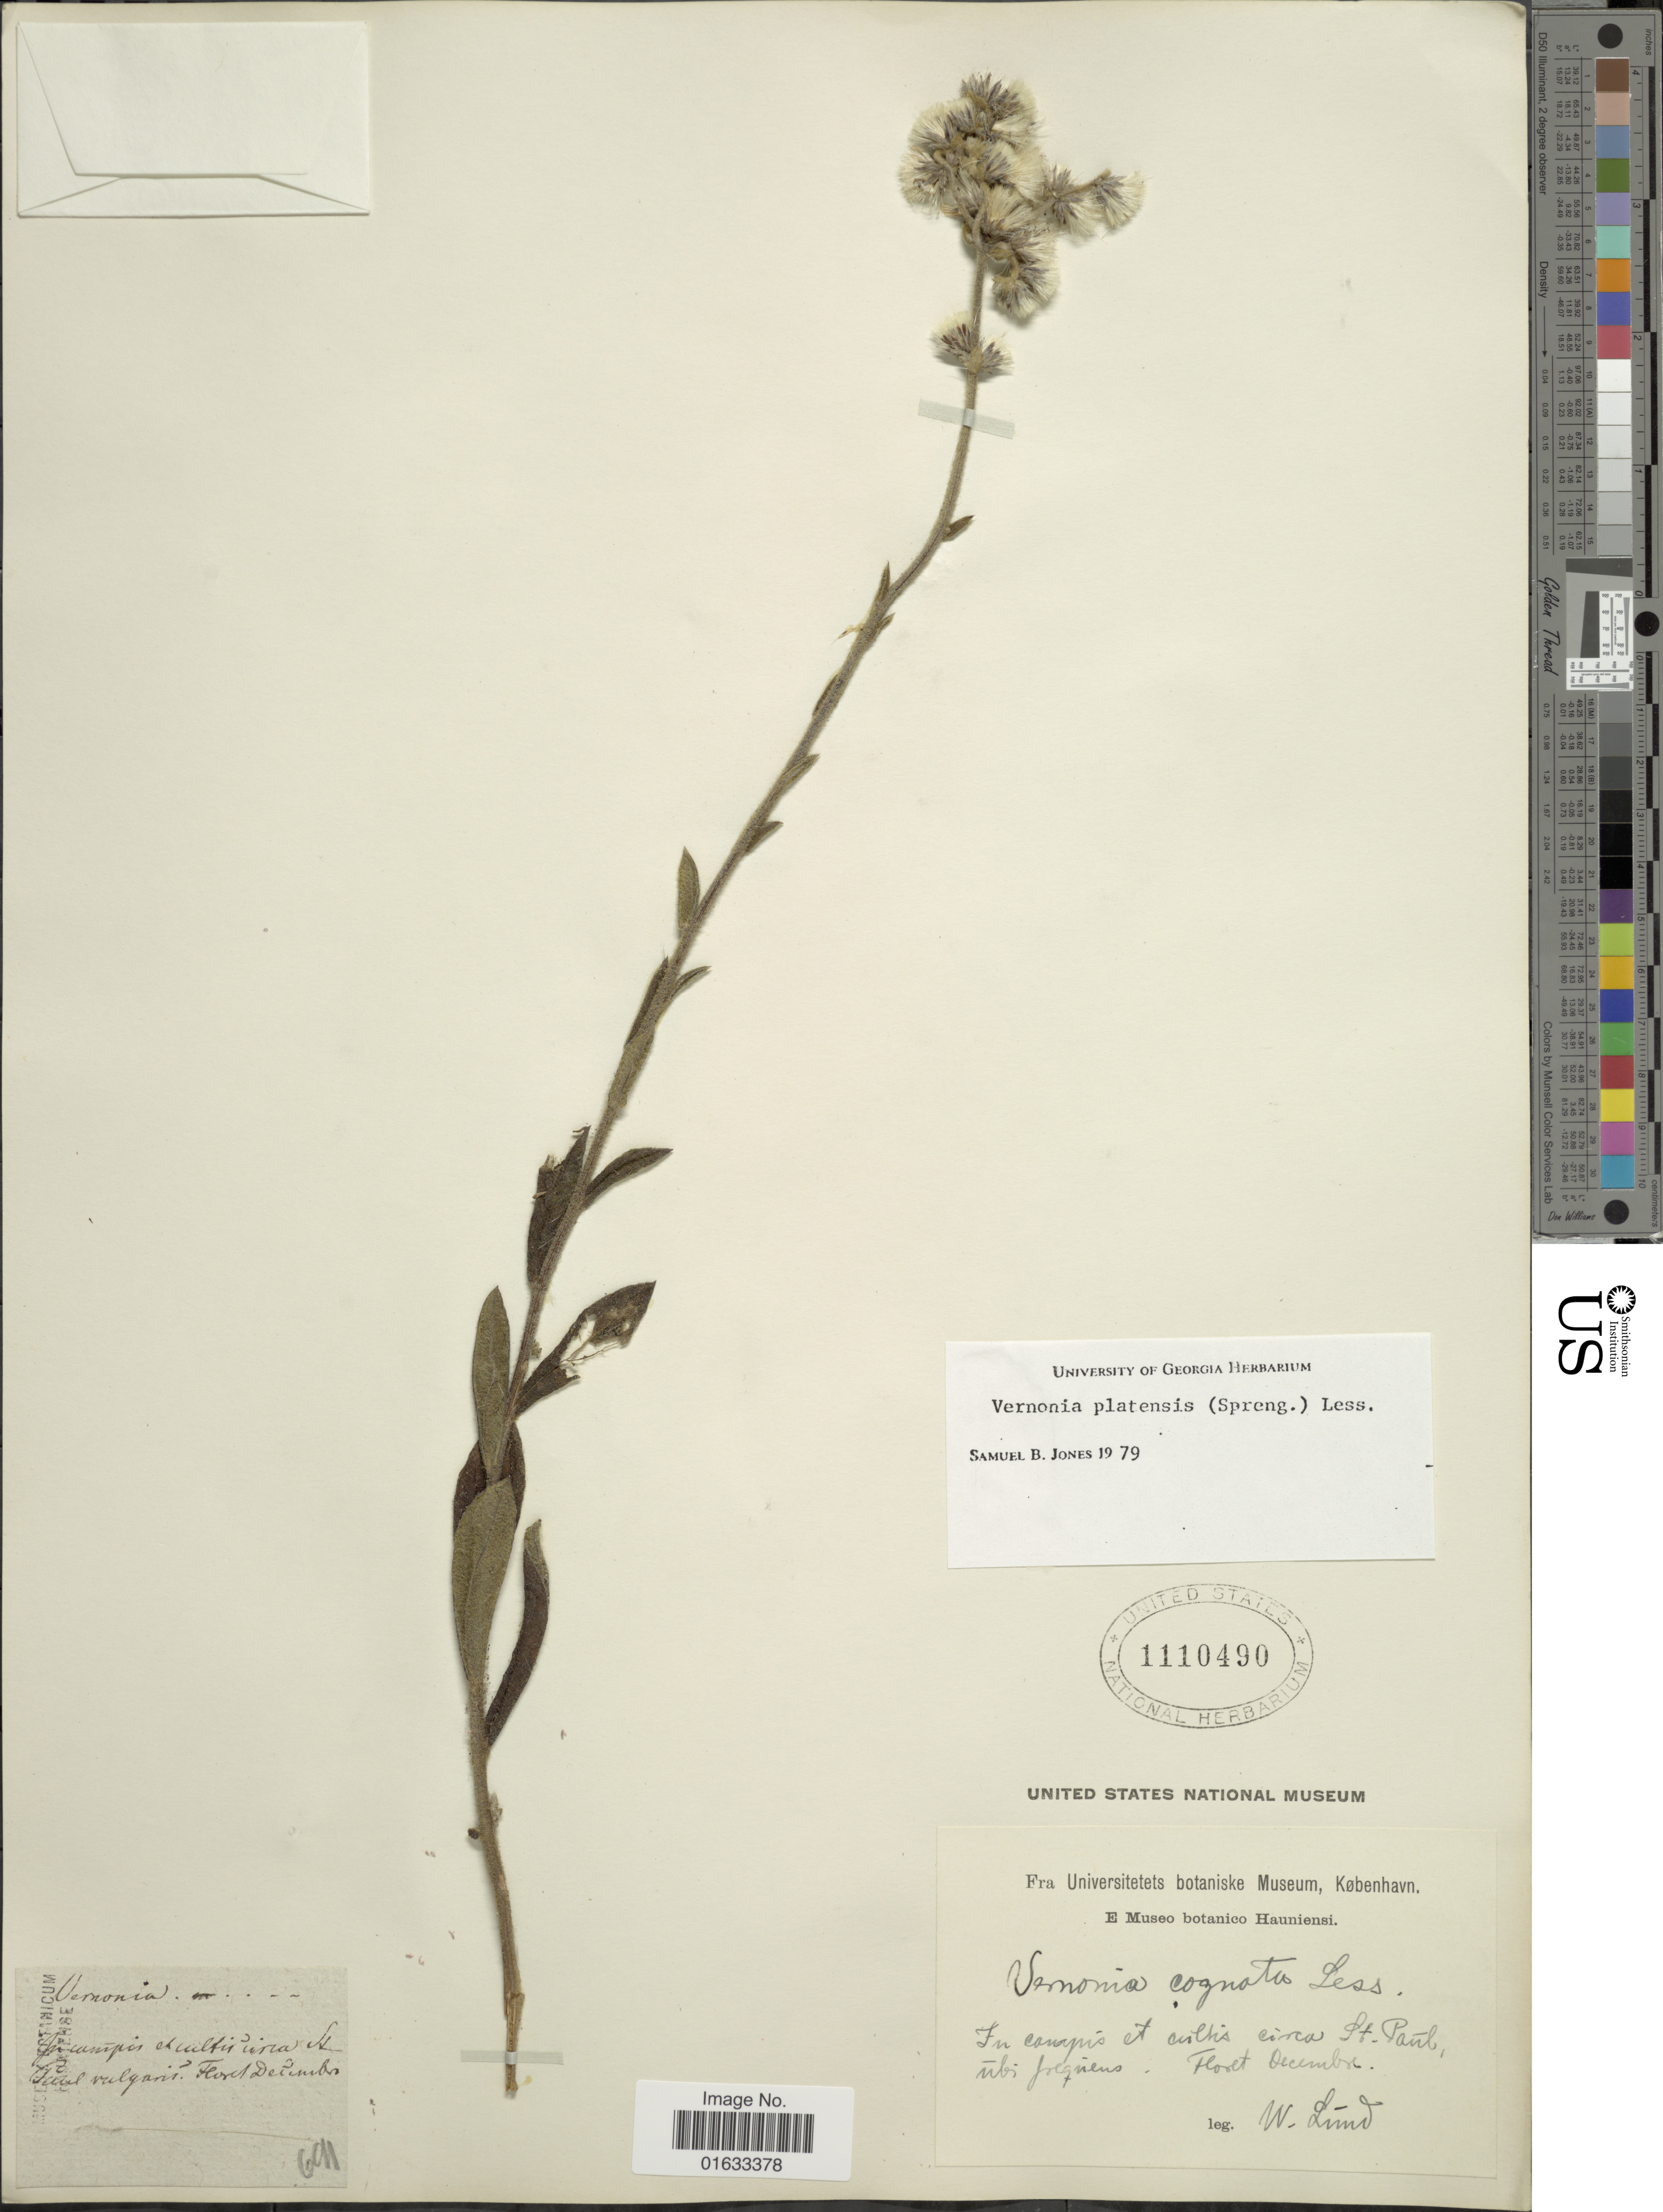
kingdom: Plantae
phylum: Tracheophyta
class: Magnoliopsida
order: Asterales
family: Asteraceae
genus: Chrysolaena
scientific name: Chrysolaena platensis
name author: (Spreng.) H. Rob.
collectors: W. Lund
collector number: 604*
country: Denmark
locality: Circa St. Paul.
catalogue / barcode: US 1110490